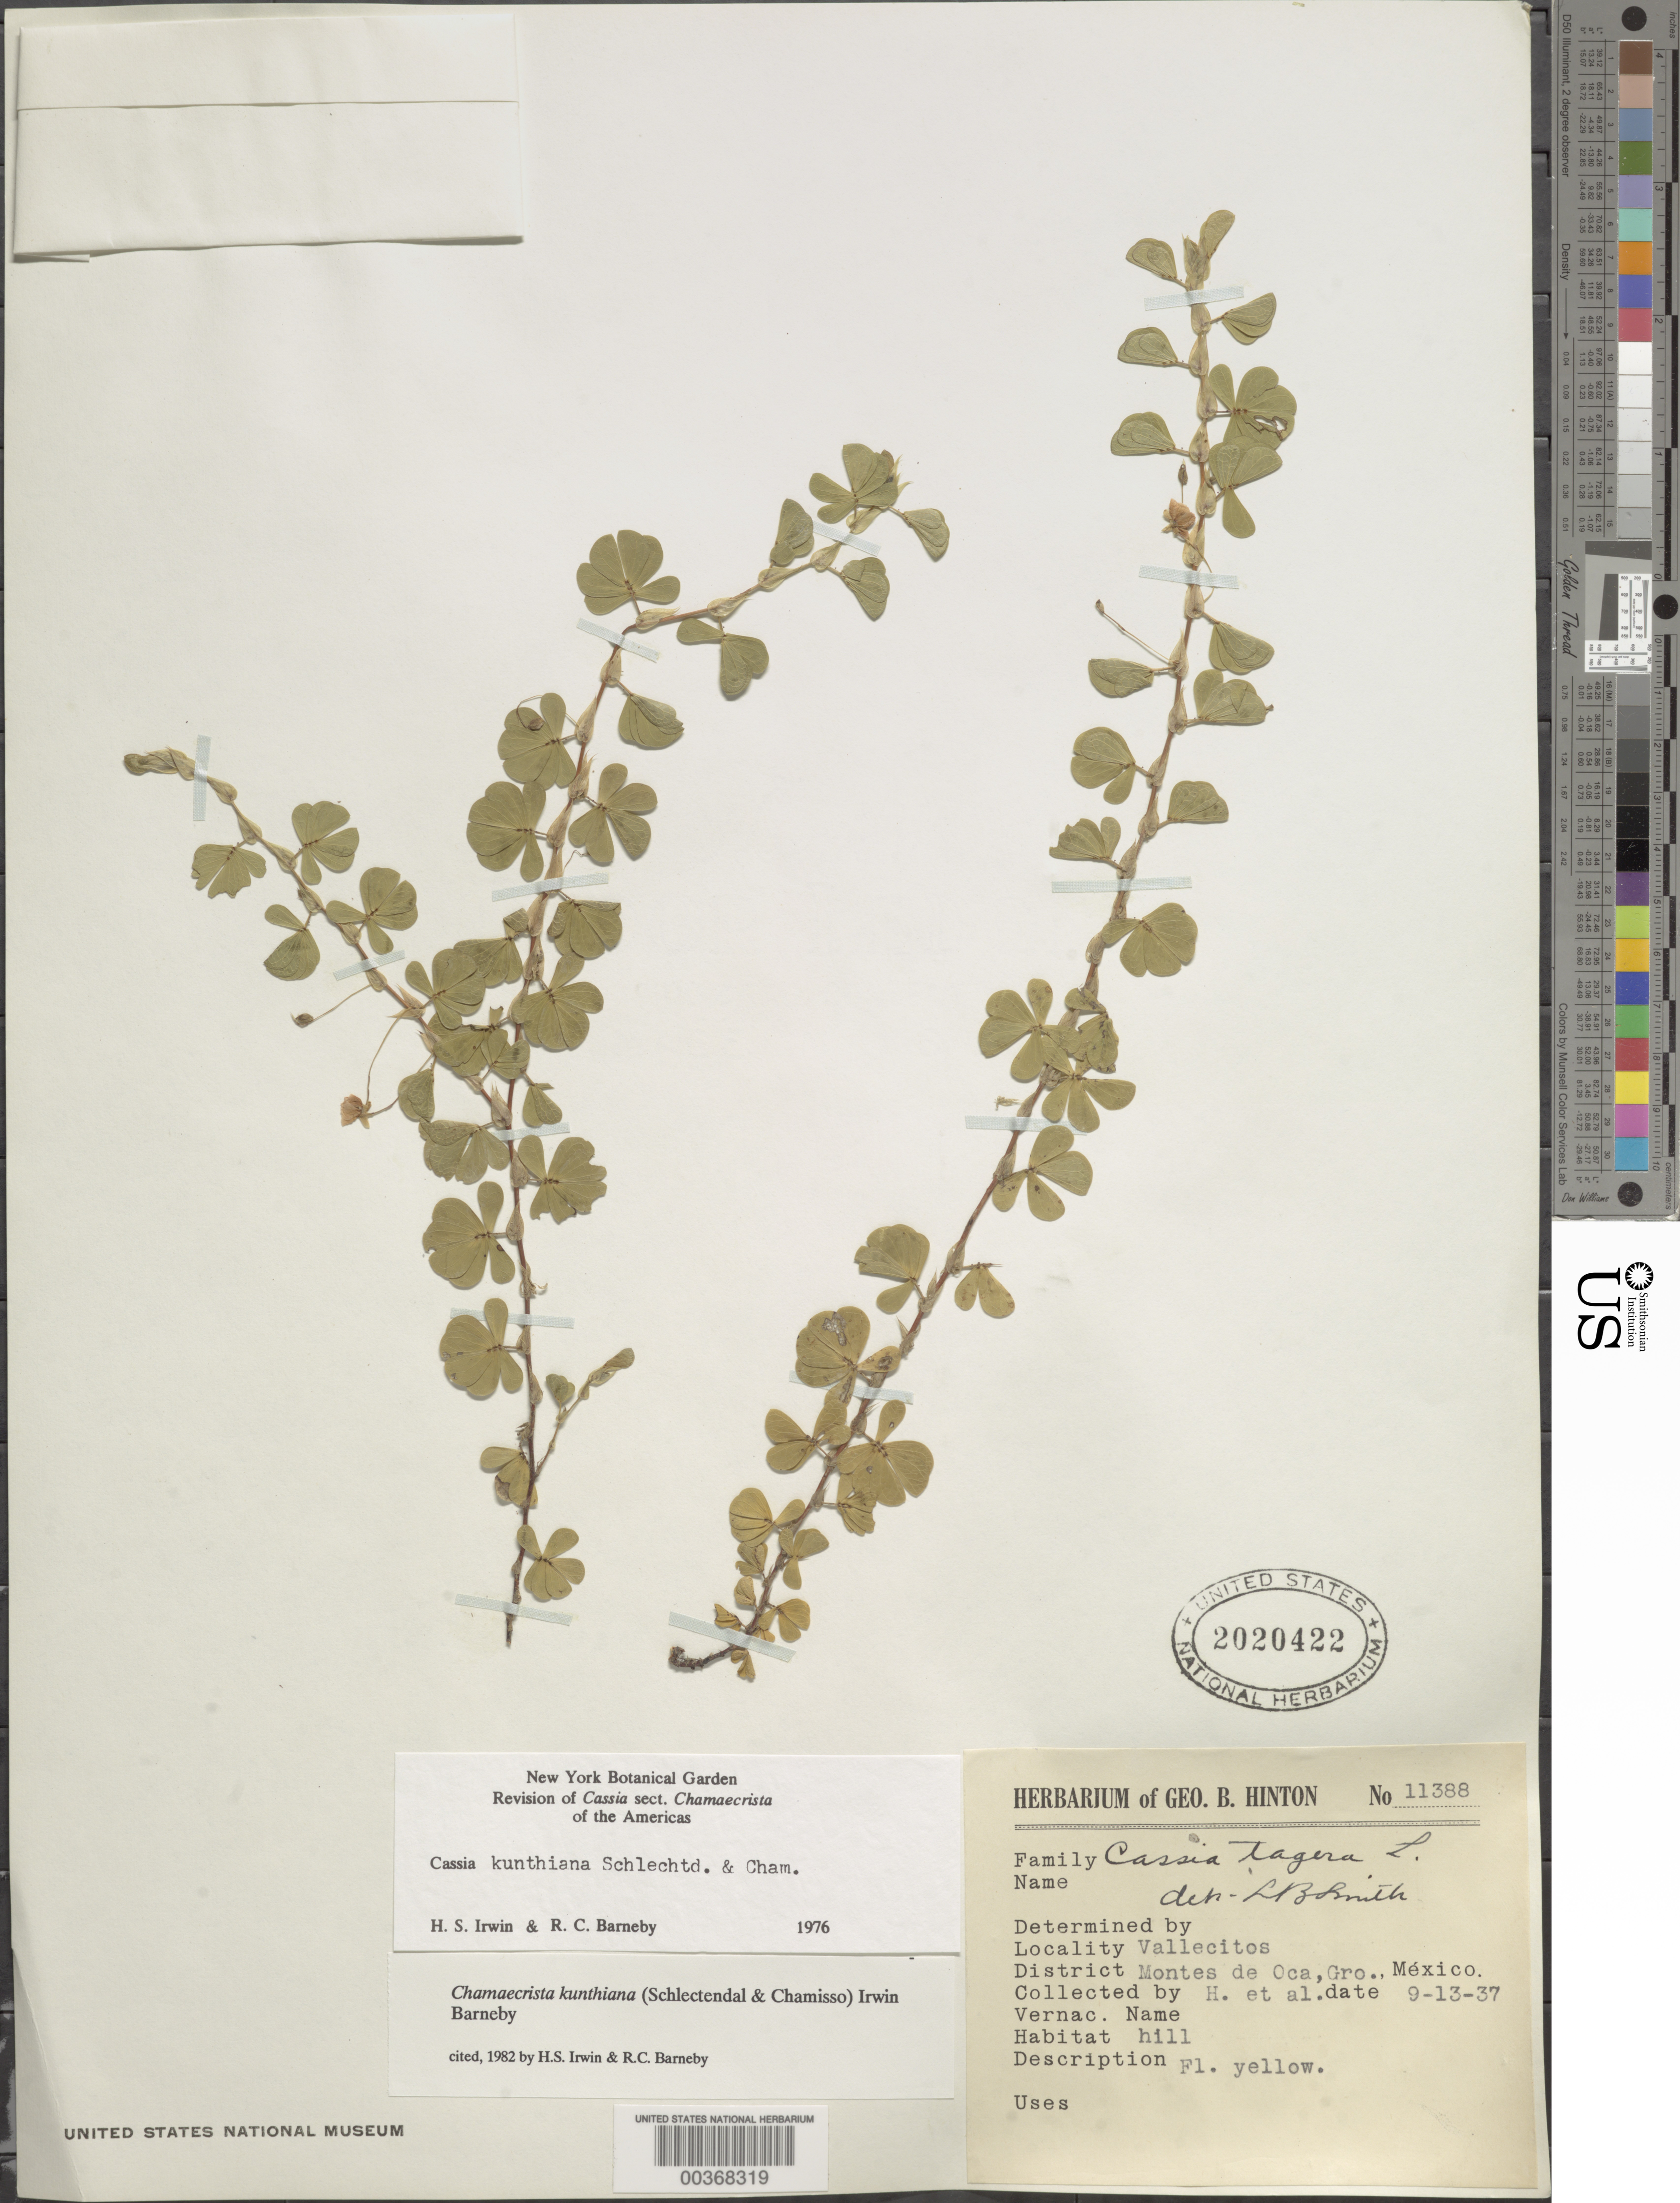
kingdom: Plantae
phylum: Tracheophyta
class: Magnoliopsida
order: Fabales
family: Fabaceae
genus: Chamaecrista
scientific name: Chamaecrista kunthiana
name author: (Schltdl. & Cham.) H.S. Irwin & Barneby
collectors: G. B. Hinton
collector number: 11388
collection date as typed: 13 Sep 1937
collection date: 1937-09-13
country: Mexico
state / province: Guerrero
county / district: Unión De Isidoro Montes De Oca, La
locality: Montes de Oca mun. (?), Vallecitos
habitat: Hill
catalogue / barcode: US 2020422